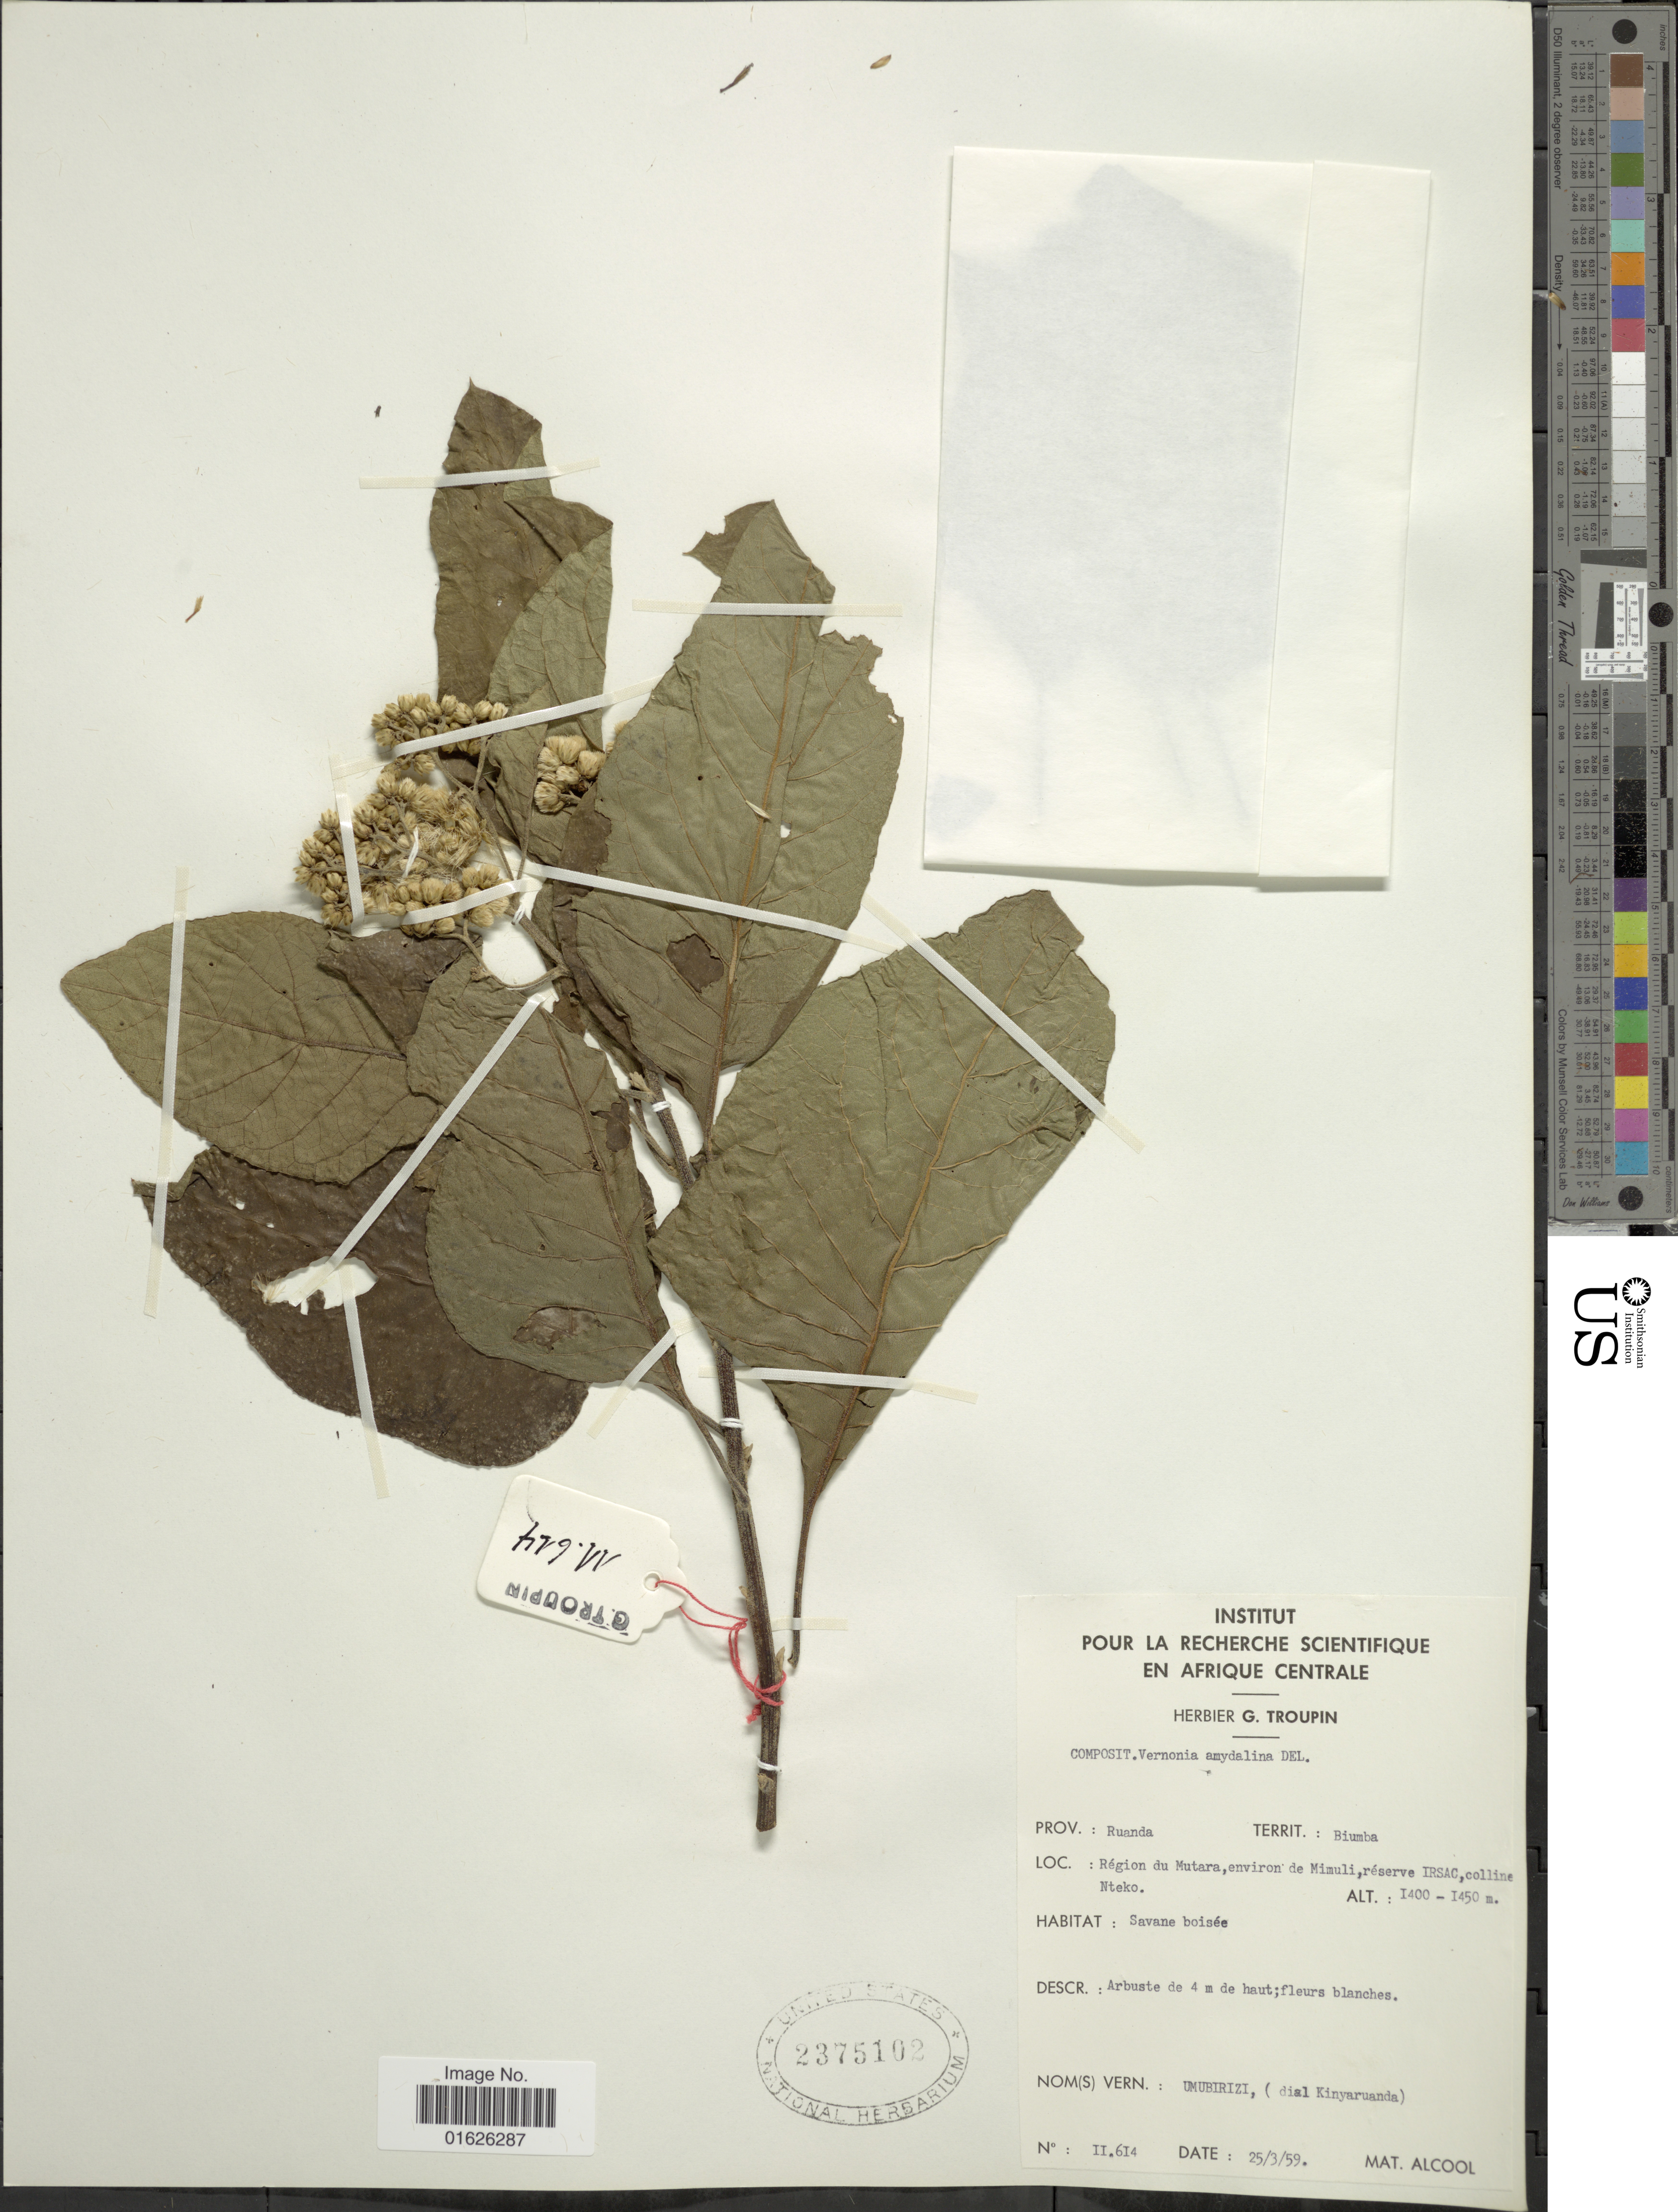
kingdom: Plantae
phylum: Tracheophyta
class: Magnoliopsida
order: Asterales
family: Asteraceae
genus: Gymnanthemum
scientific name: Gymnanthemum amygdalinum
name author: (Delile) Sch. Bip. ex Walp.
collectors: ex herb. G. Troupin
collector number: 11614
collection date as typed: Transcribed d/m/y: 25/3/59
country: Rwanda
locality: Prov. Ruanda, Territ, Biumba, Region du Mutara, environ de Mimuli, reserve IRSAC, Colline Nteko.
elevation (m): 1400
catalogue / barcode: US 2375102